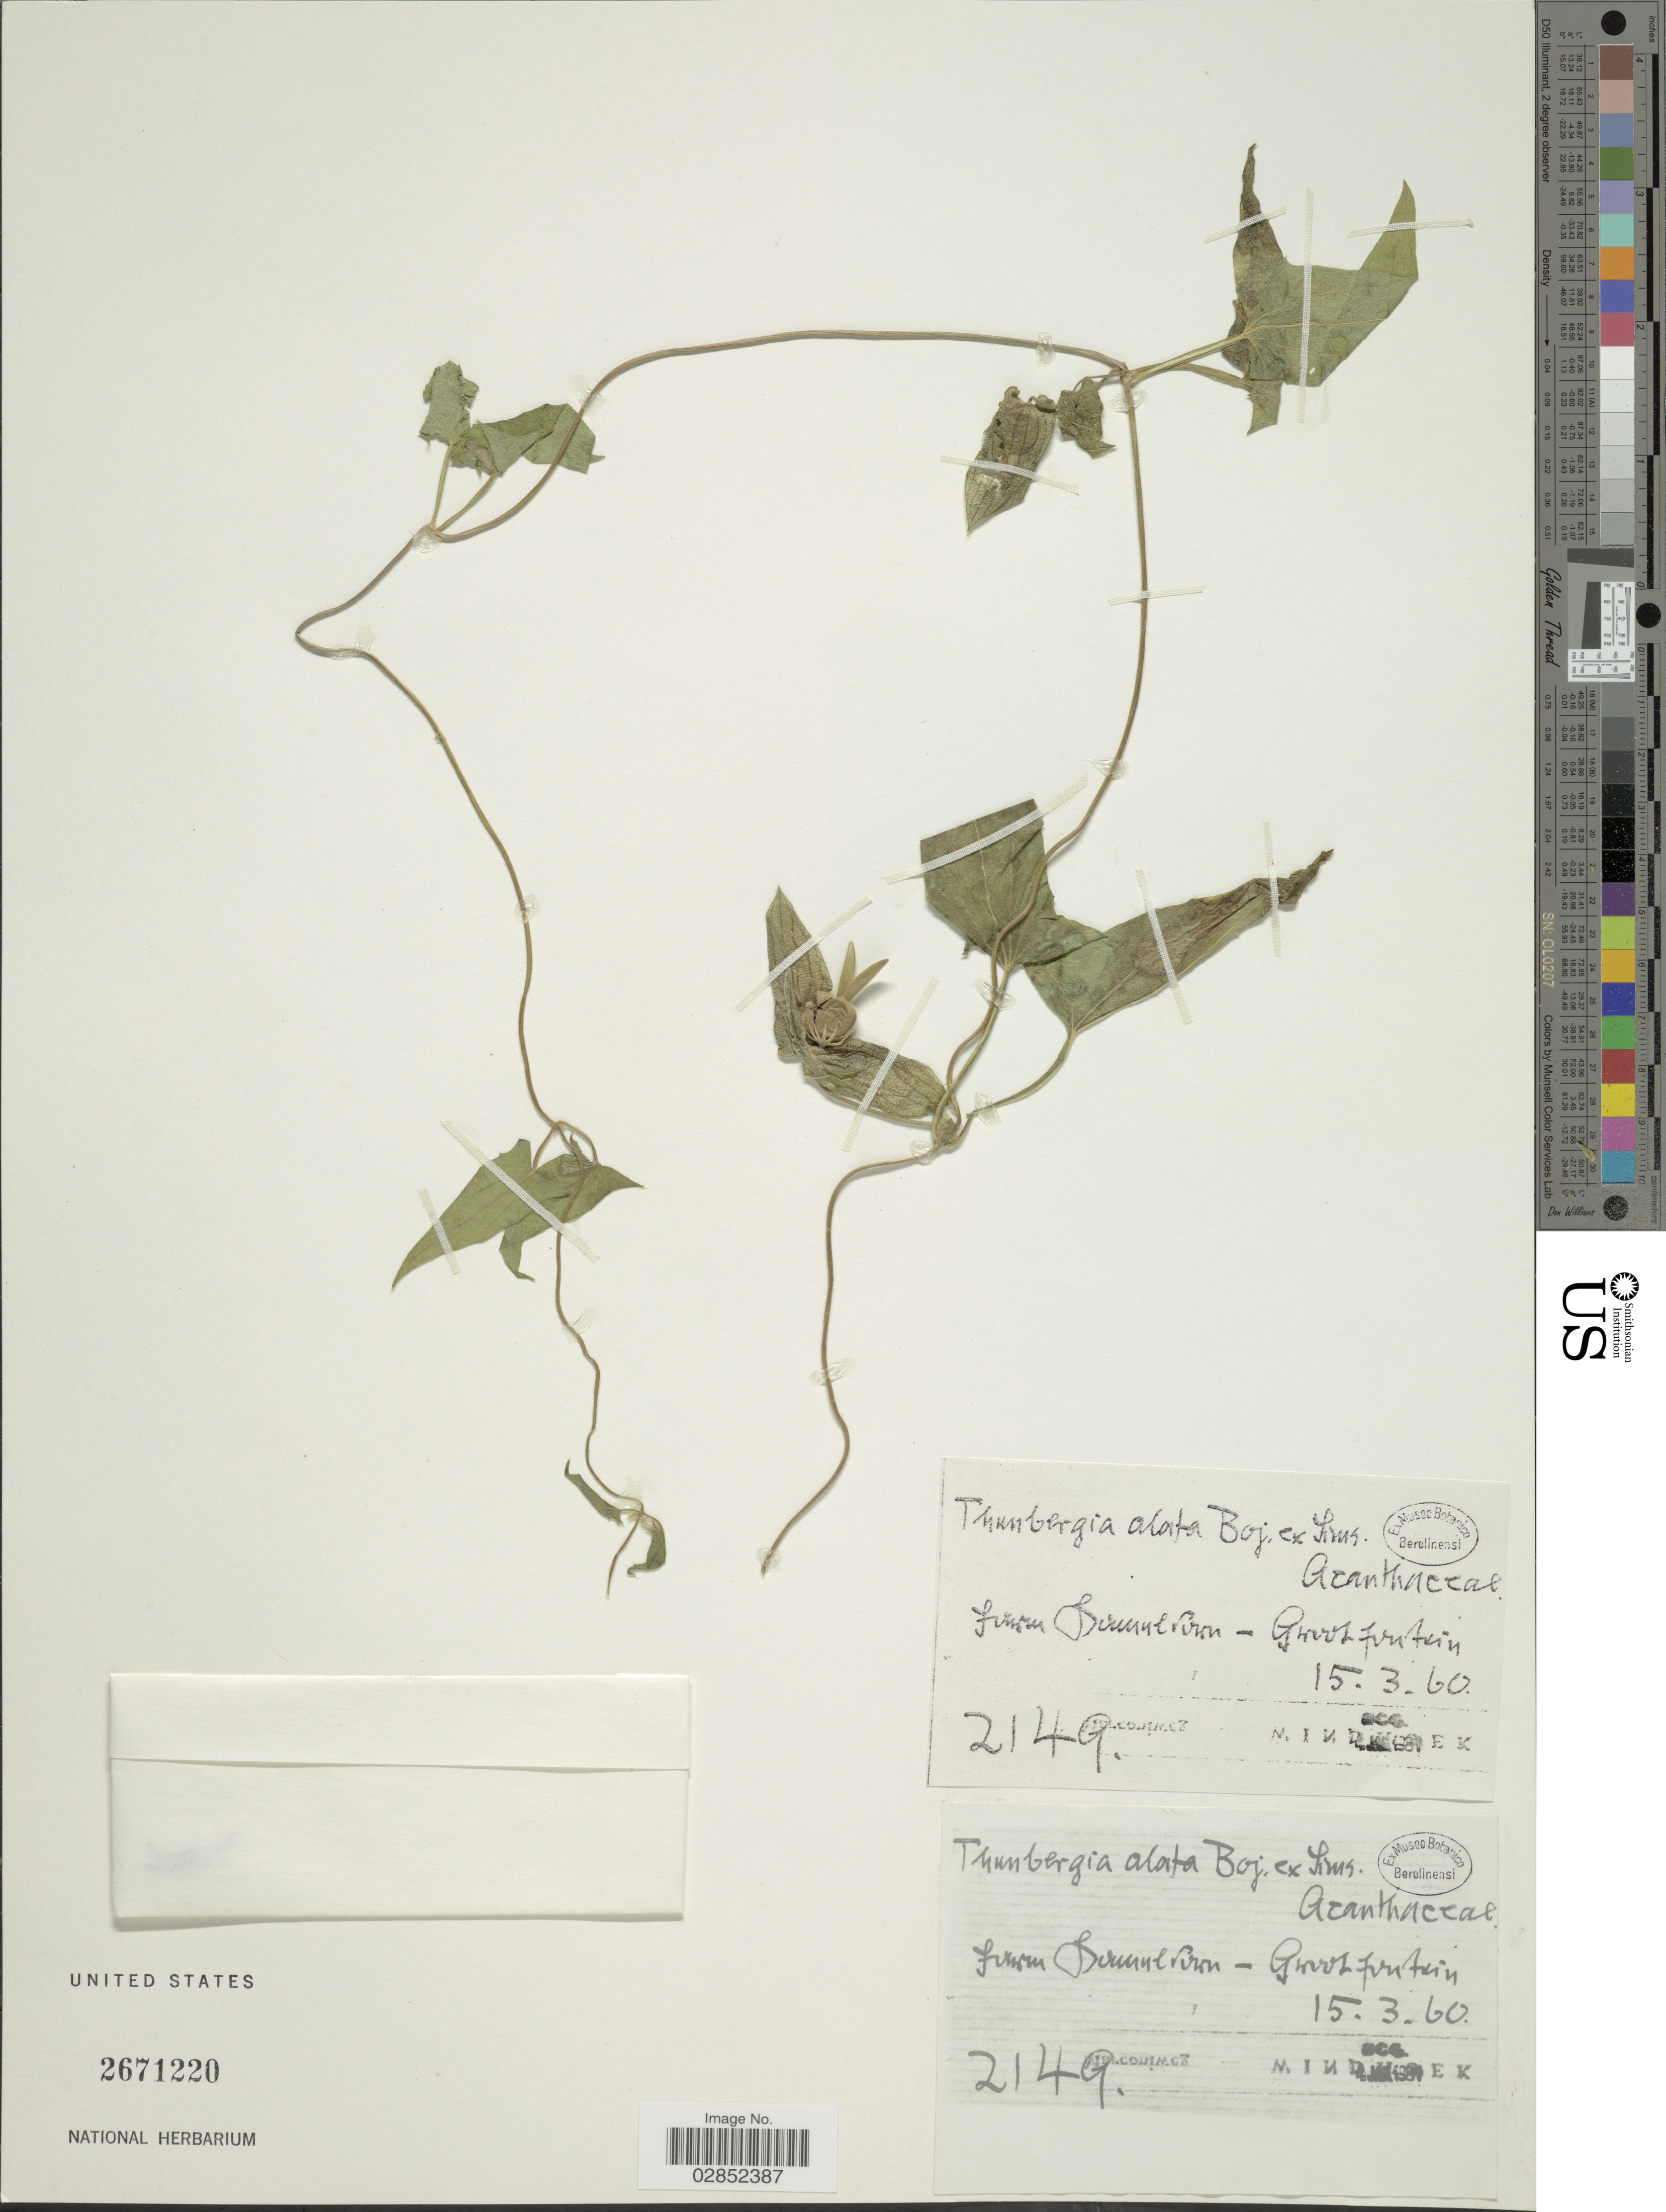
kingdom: Plantae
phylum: Tracheophyta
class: Magnoliopsida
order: Lamiales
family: Acanthaceae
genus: Thunbergia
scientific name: Thunbergia alata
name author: Bojer ex Sims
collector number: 2149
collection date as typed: Transcribed d/m/y: 15/3/60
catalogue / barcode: US 2671220